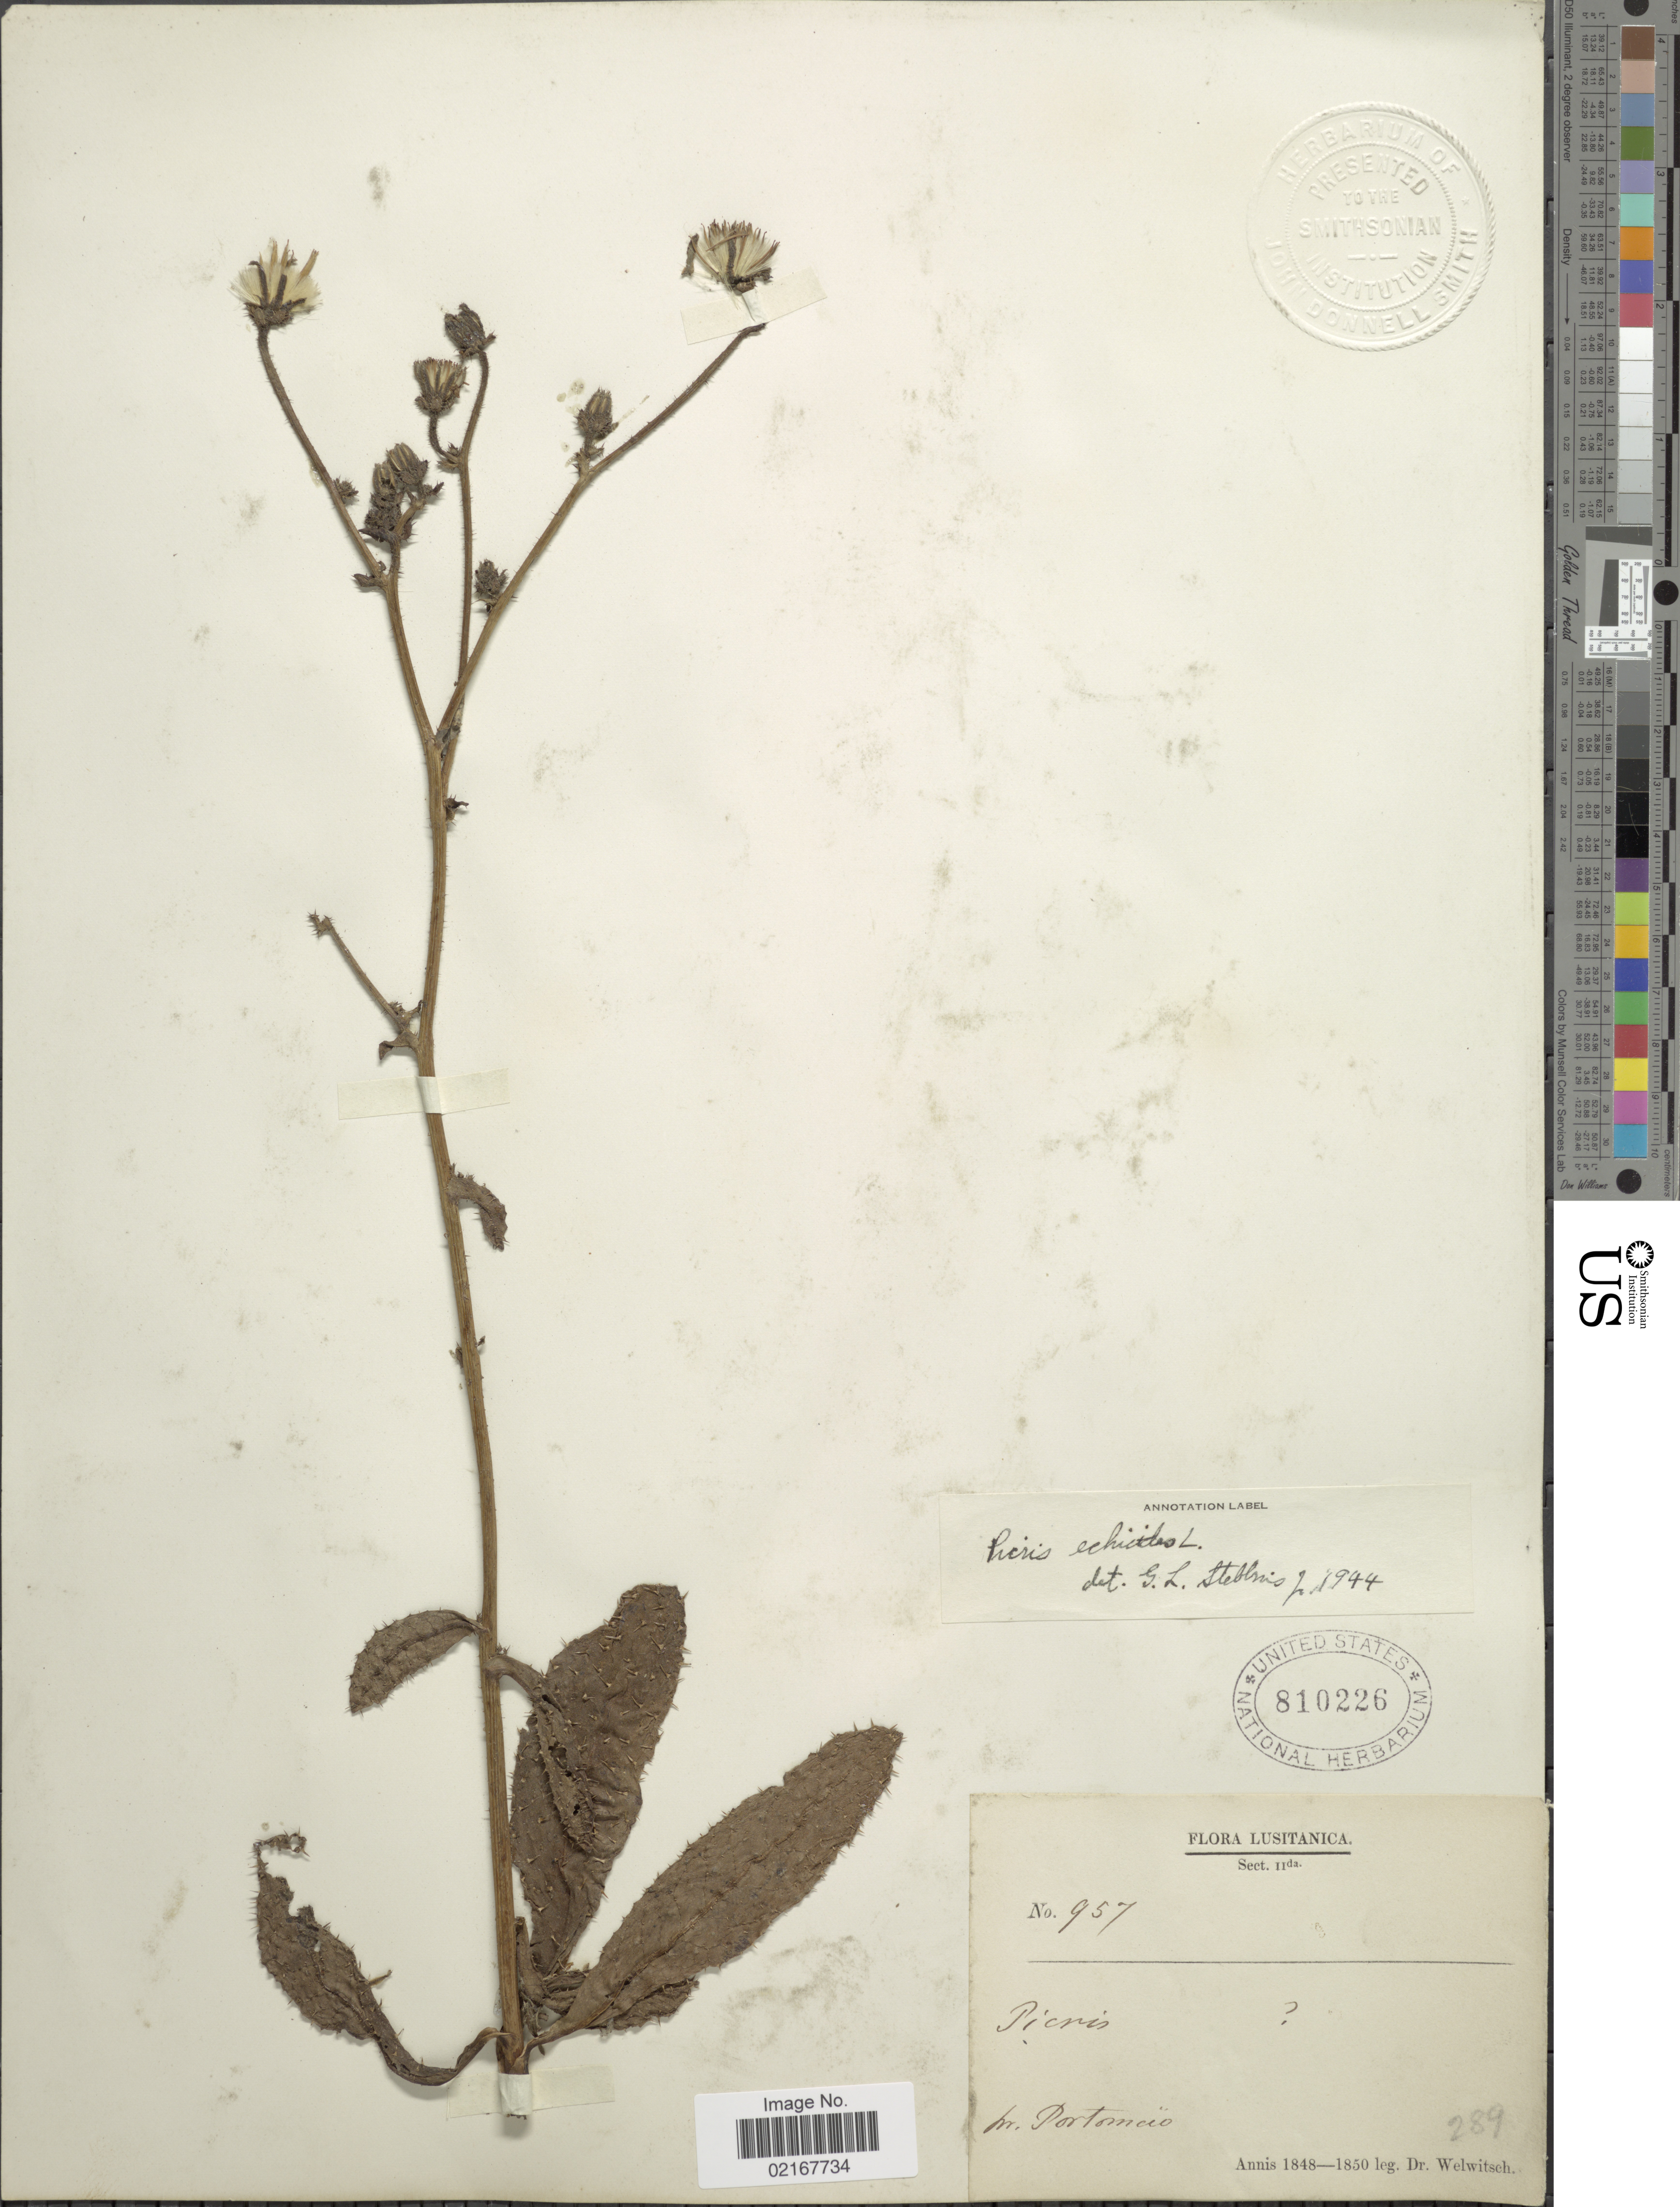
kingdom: Plantae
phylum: Tracheophyta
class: Magnoliopsida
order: Asterales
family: Asteraceae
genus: Helminthotheca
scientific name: Helminthotheca echioides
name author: (L.) Holub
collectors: -. Welwitsch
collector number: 957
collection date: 1848/1850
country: Portugal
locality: Lusitanica, pr. Portomaio [interpreted]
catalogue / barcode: US 810226